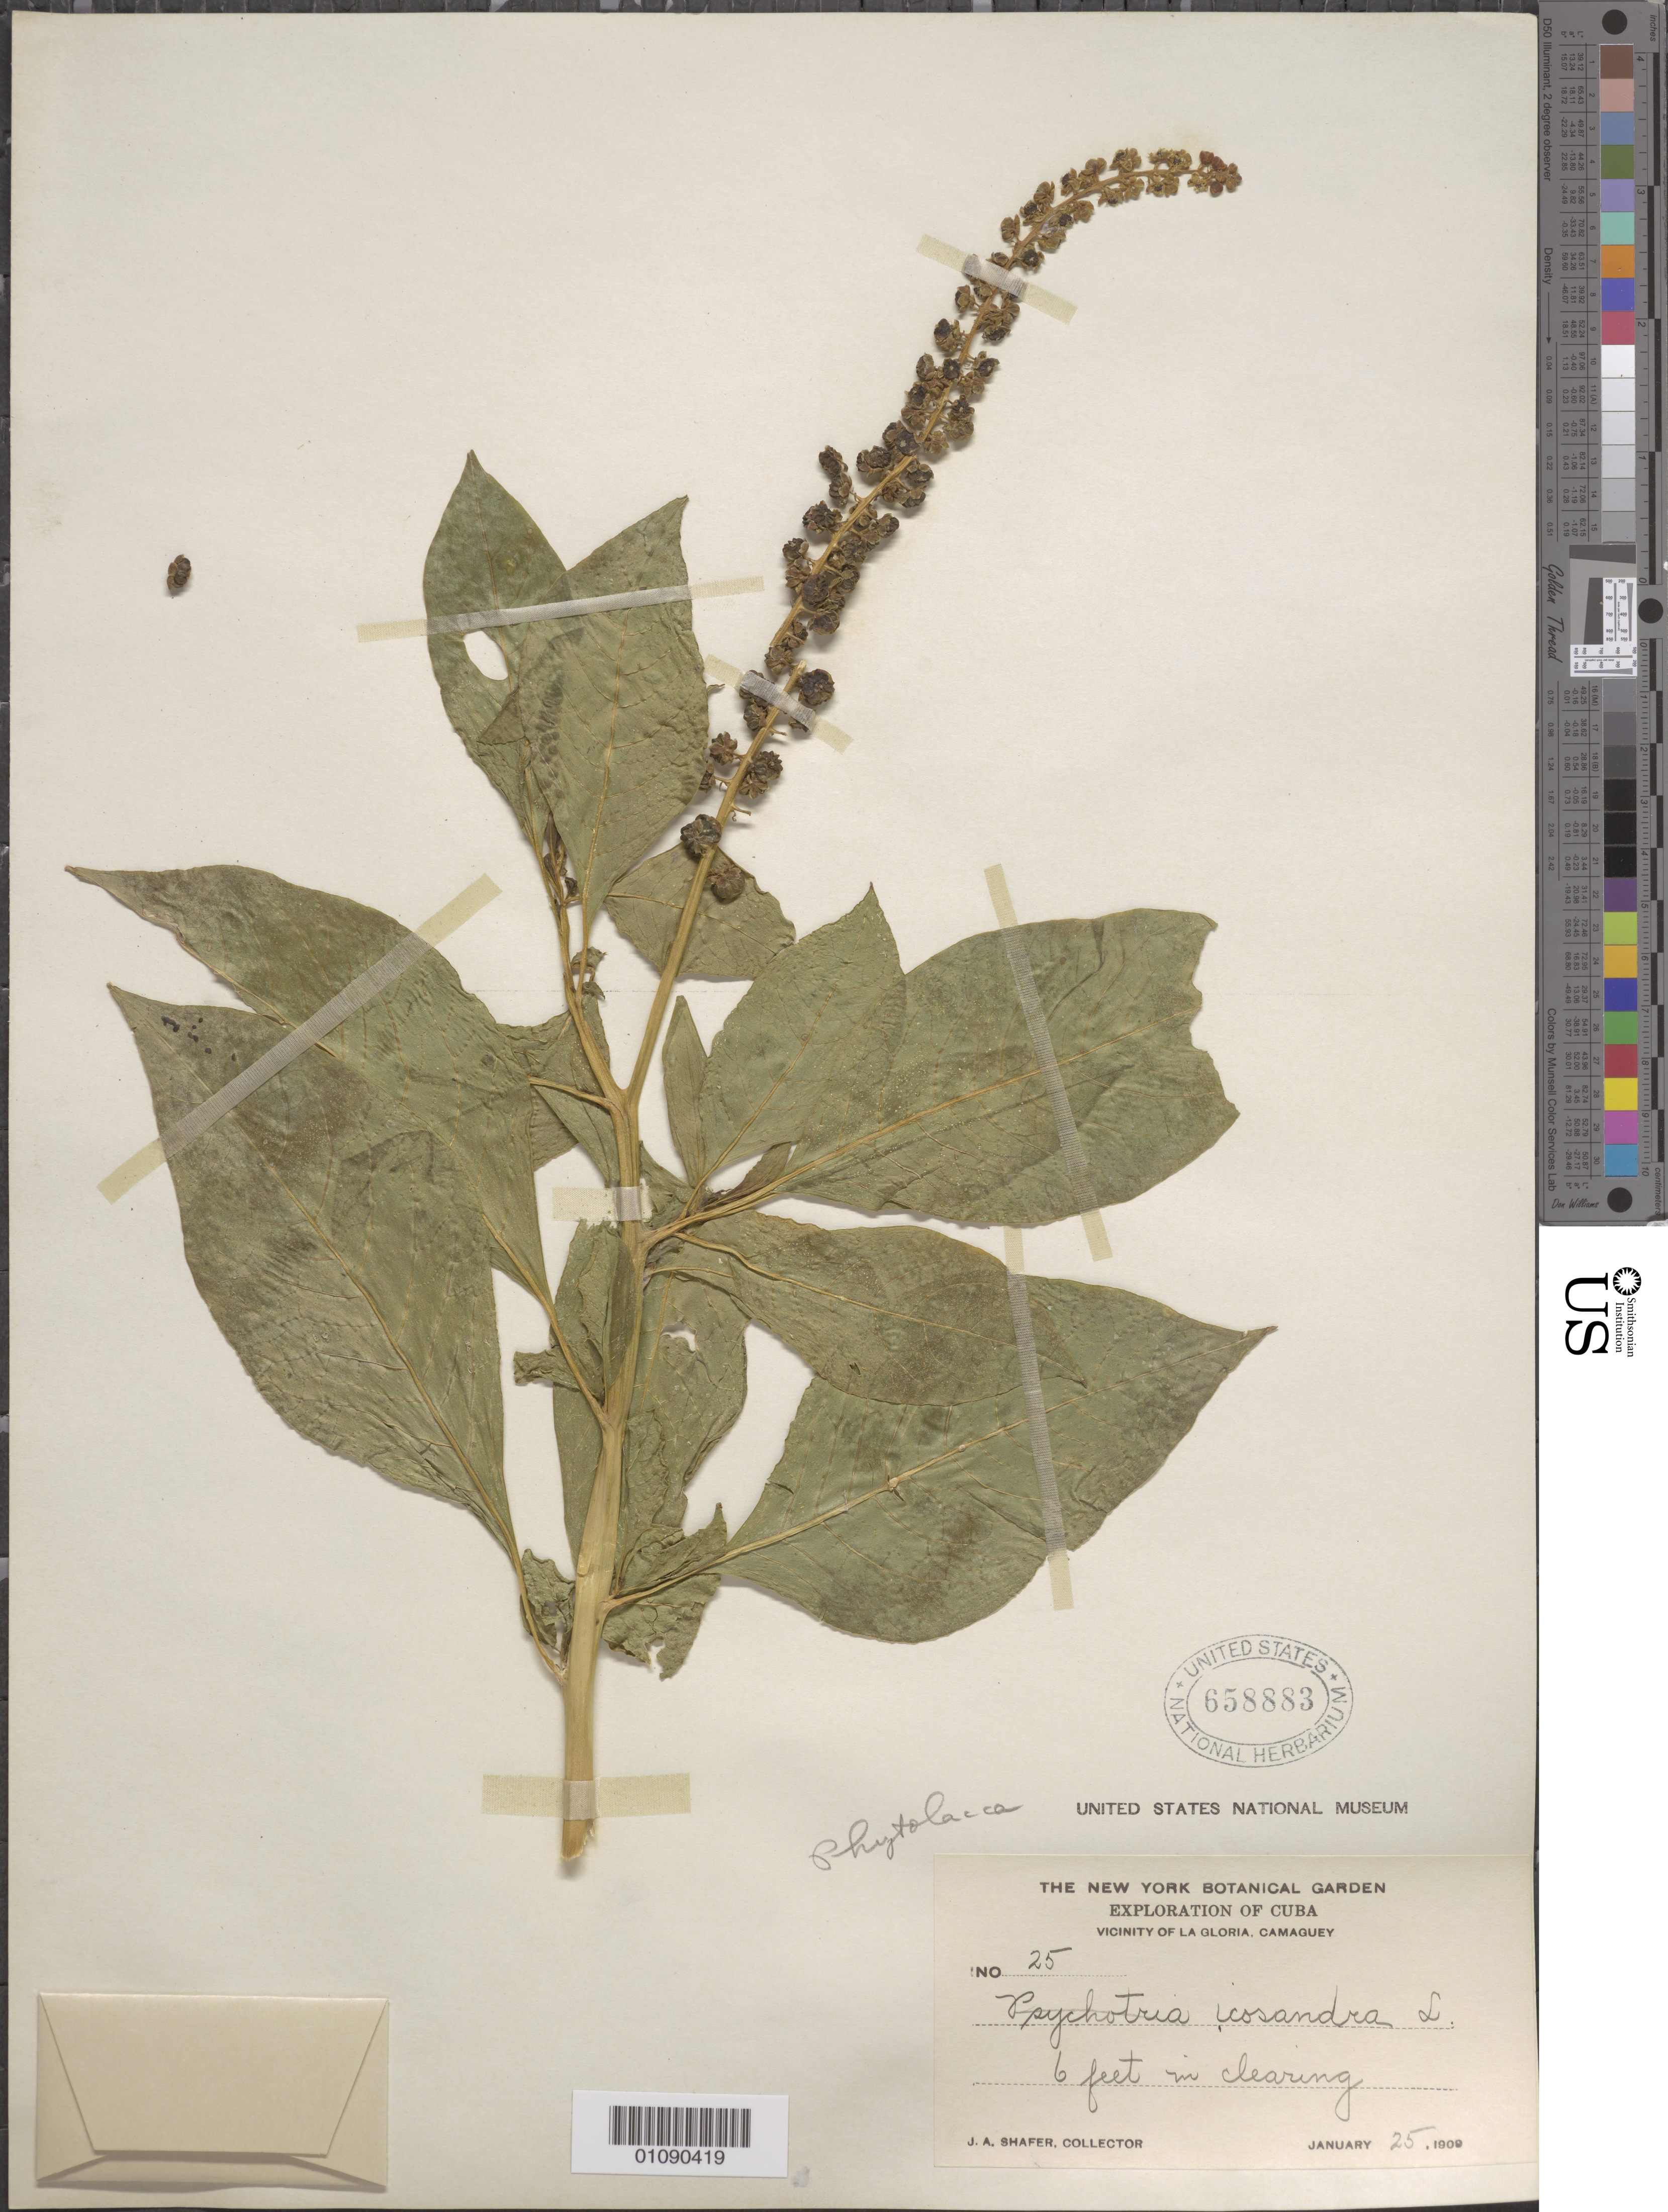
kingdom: Plantae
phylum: Tracheophyta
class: Magnoliopsida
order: Caryophyllales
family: Phytolaccaceae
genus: Phytolacca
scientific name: Phytolacca icosandra var. icosandra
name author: L.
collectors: J. A. Shafer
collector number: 25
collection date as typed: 25 Jan 1909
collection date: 1909-01-25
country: Cuba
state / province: Camagüey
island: Cuba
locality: Vicinity of La Gloria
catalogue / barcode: US 658883